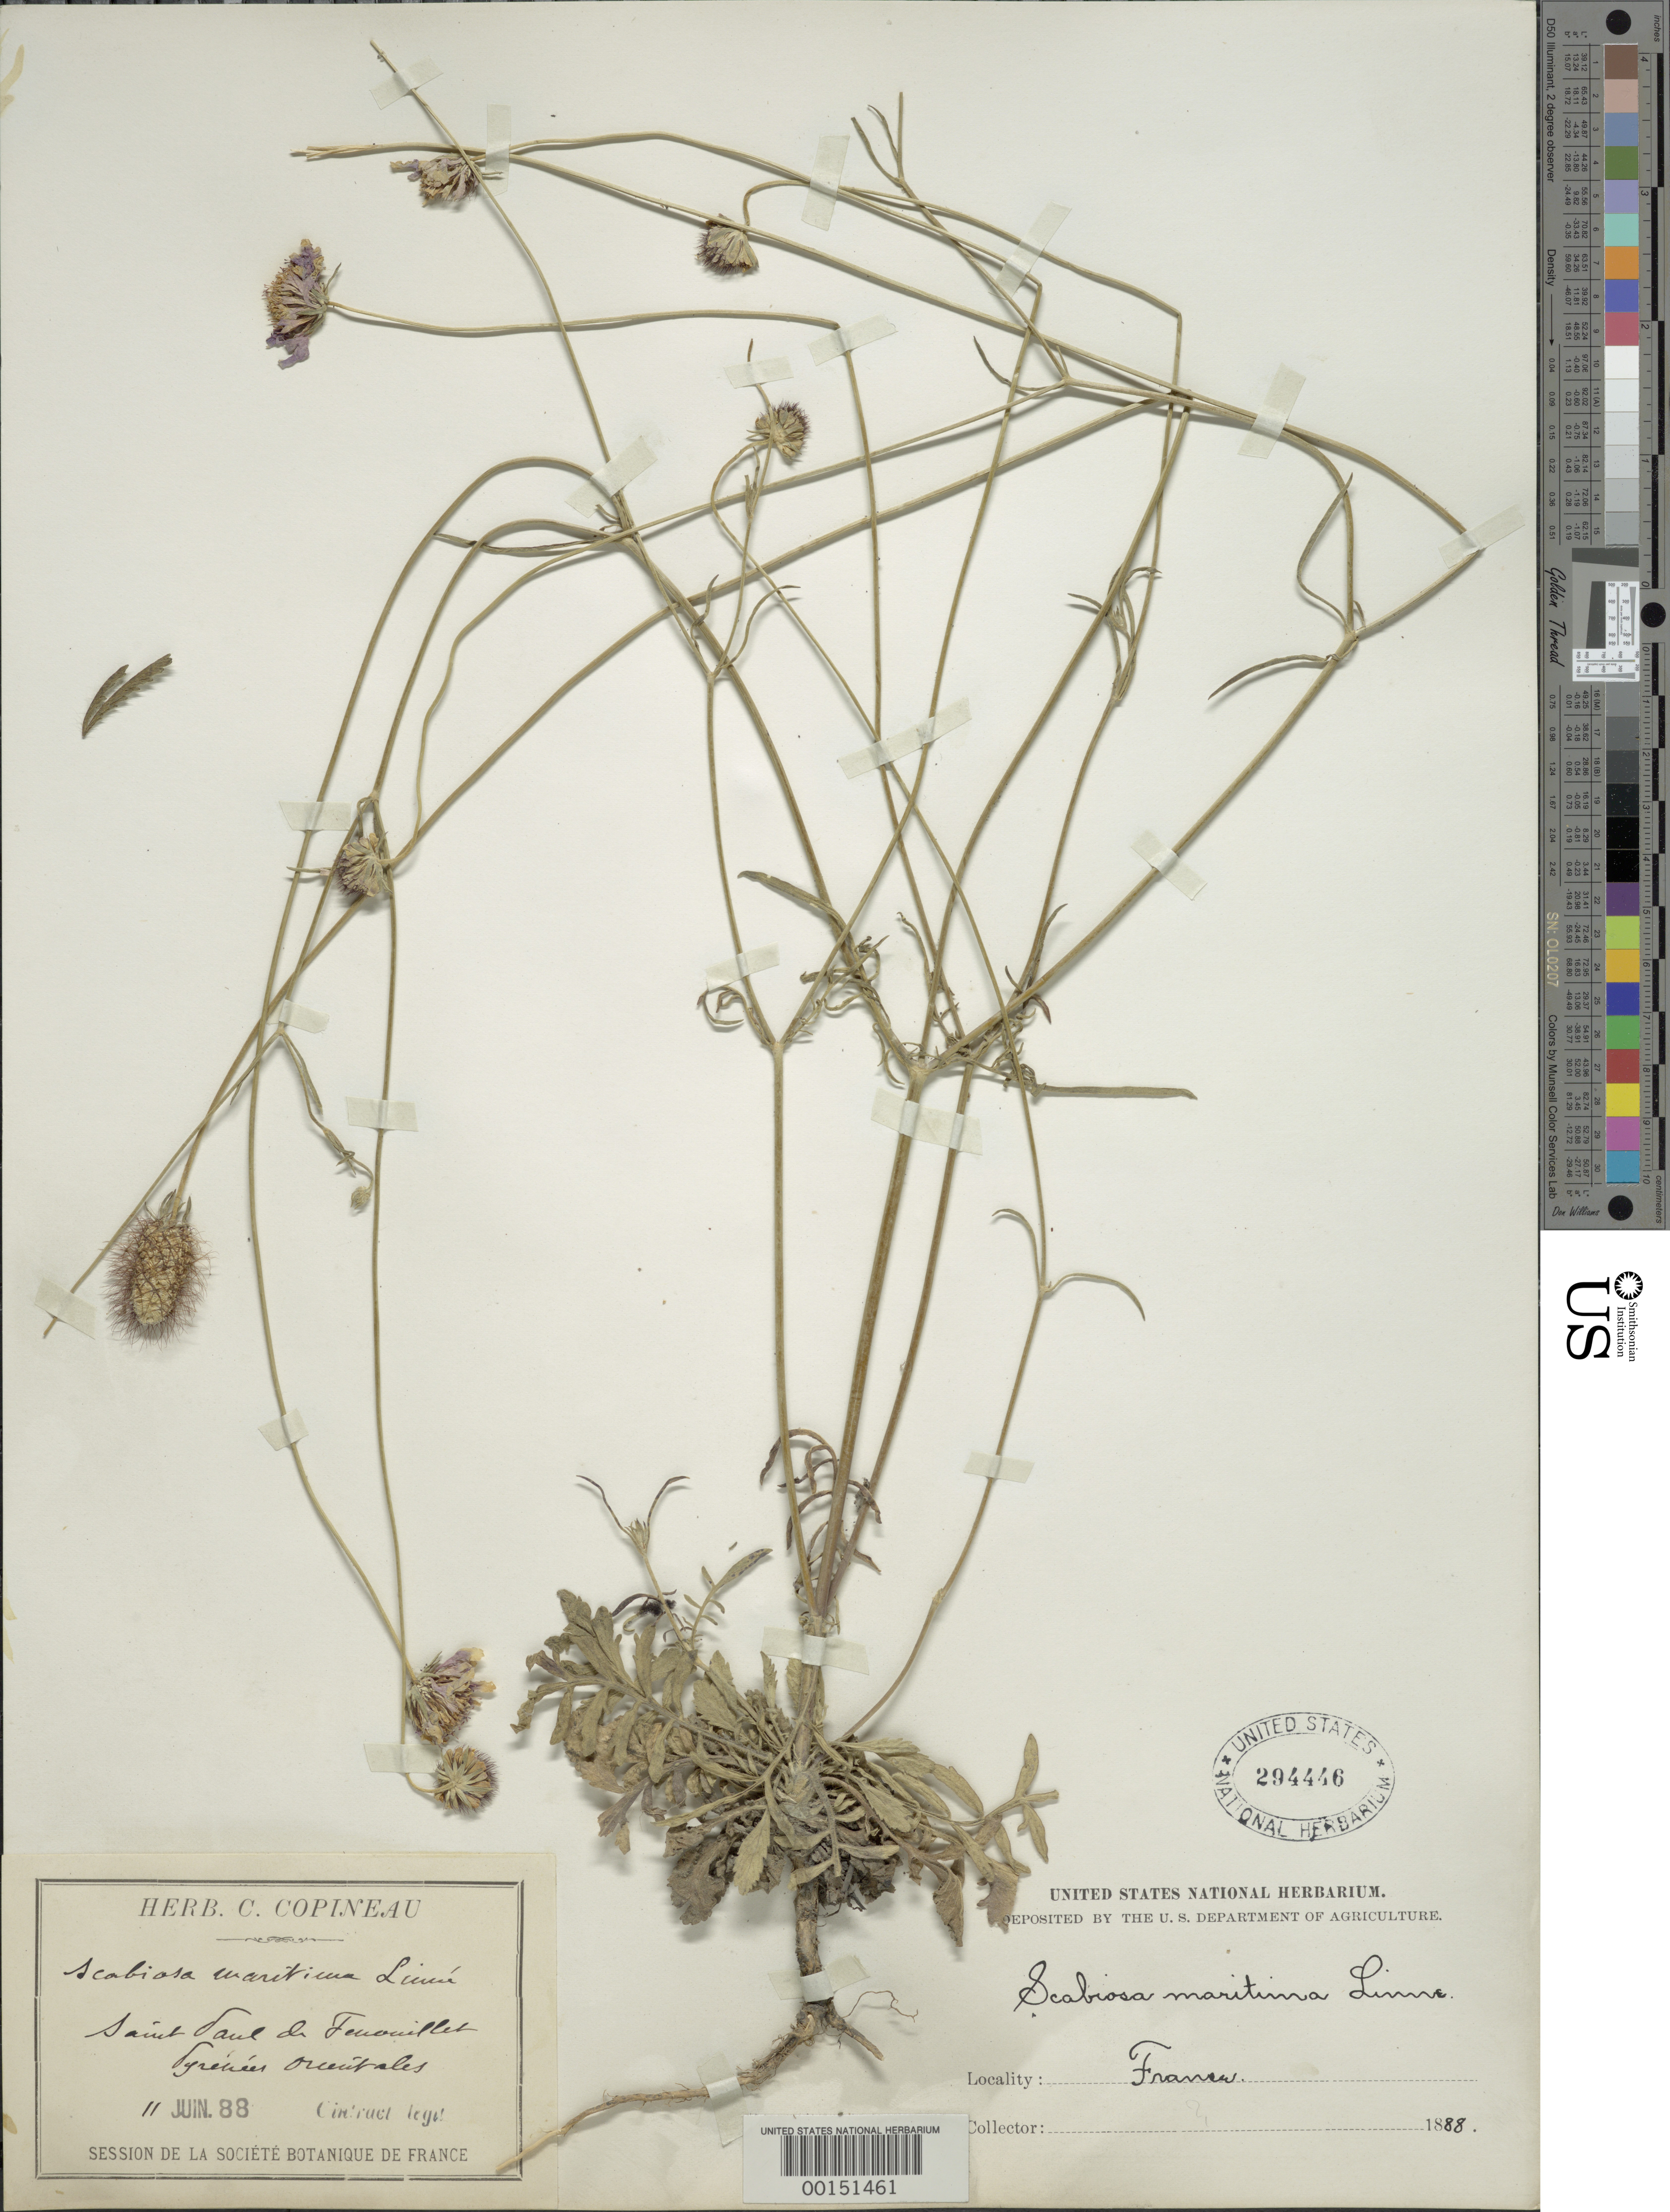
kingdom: Plantae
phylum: Tracheophyta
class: Magnoliopsida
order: Dipsacales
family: Caprifoliaceae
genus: Scabiosa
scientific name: Scabiosa maritima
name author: L.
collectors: C. Copineau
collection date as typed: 11 Jun 1988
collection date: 1988-06-11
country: France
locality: Saint Vaul de Fenouillet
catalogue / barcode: US 294446